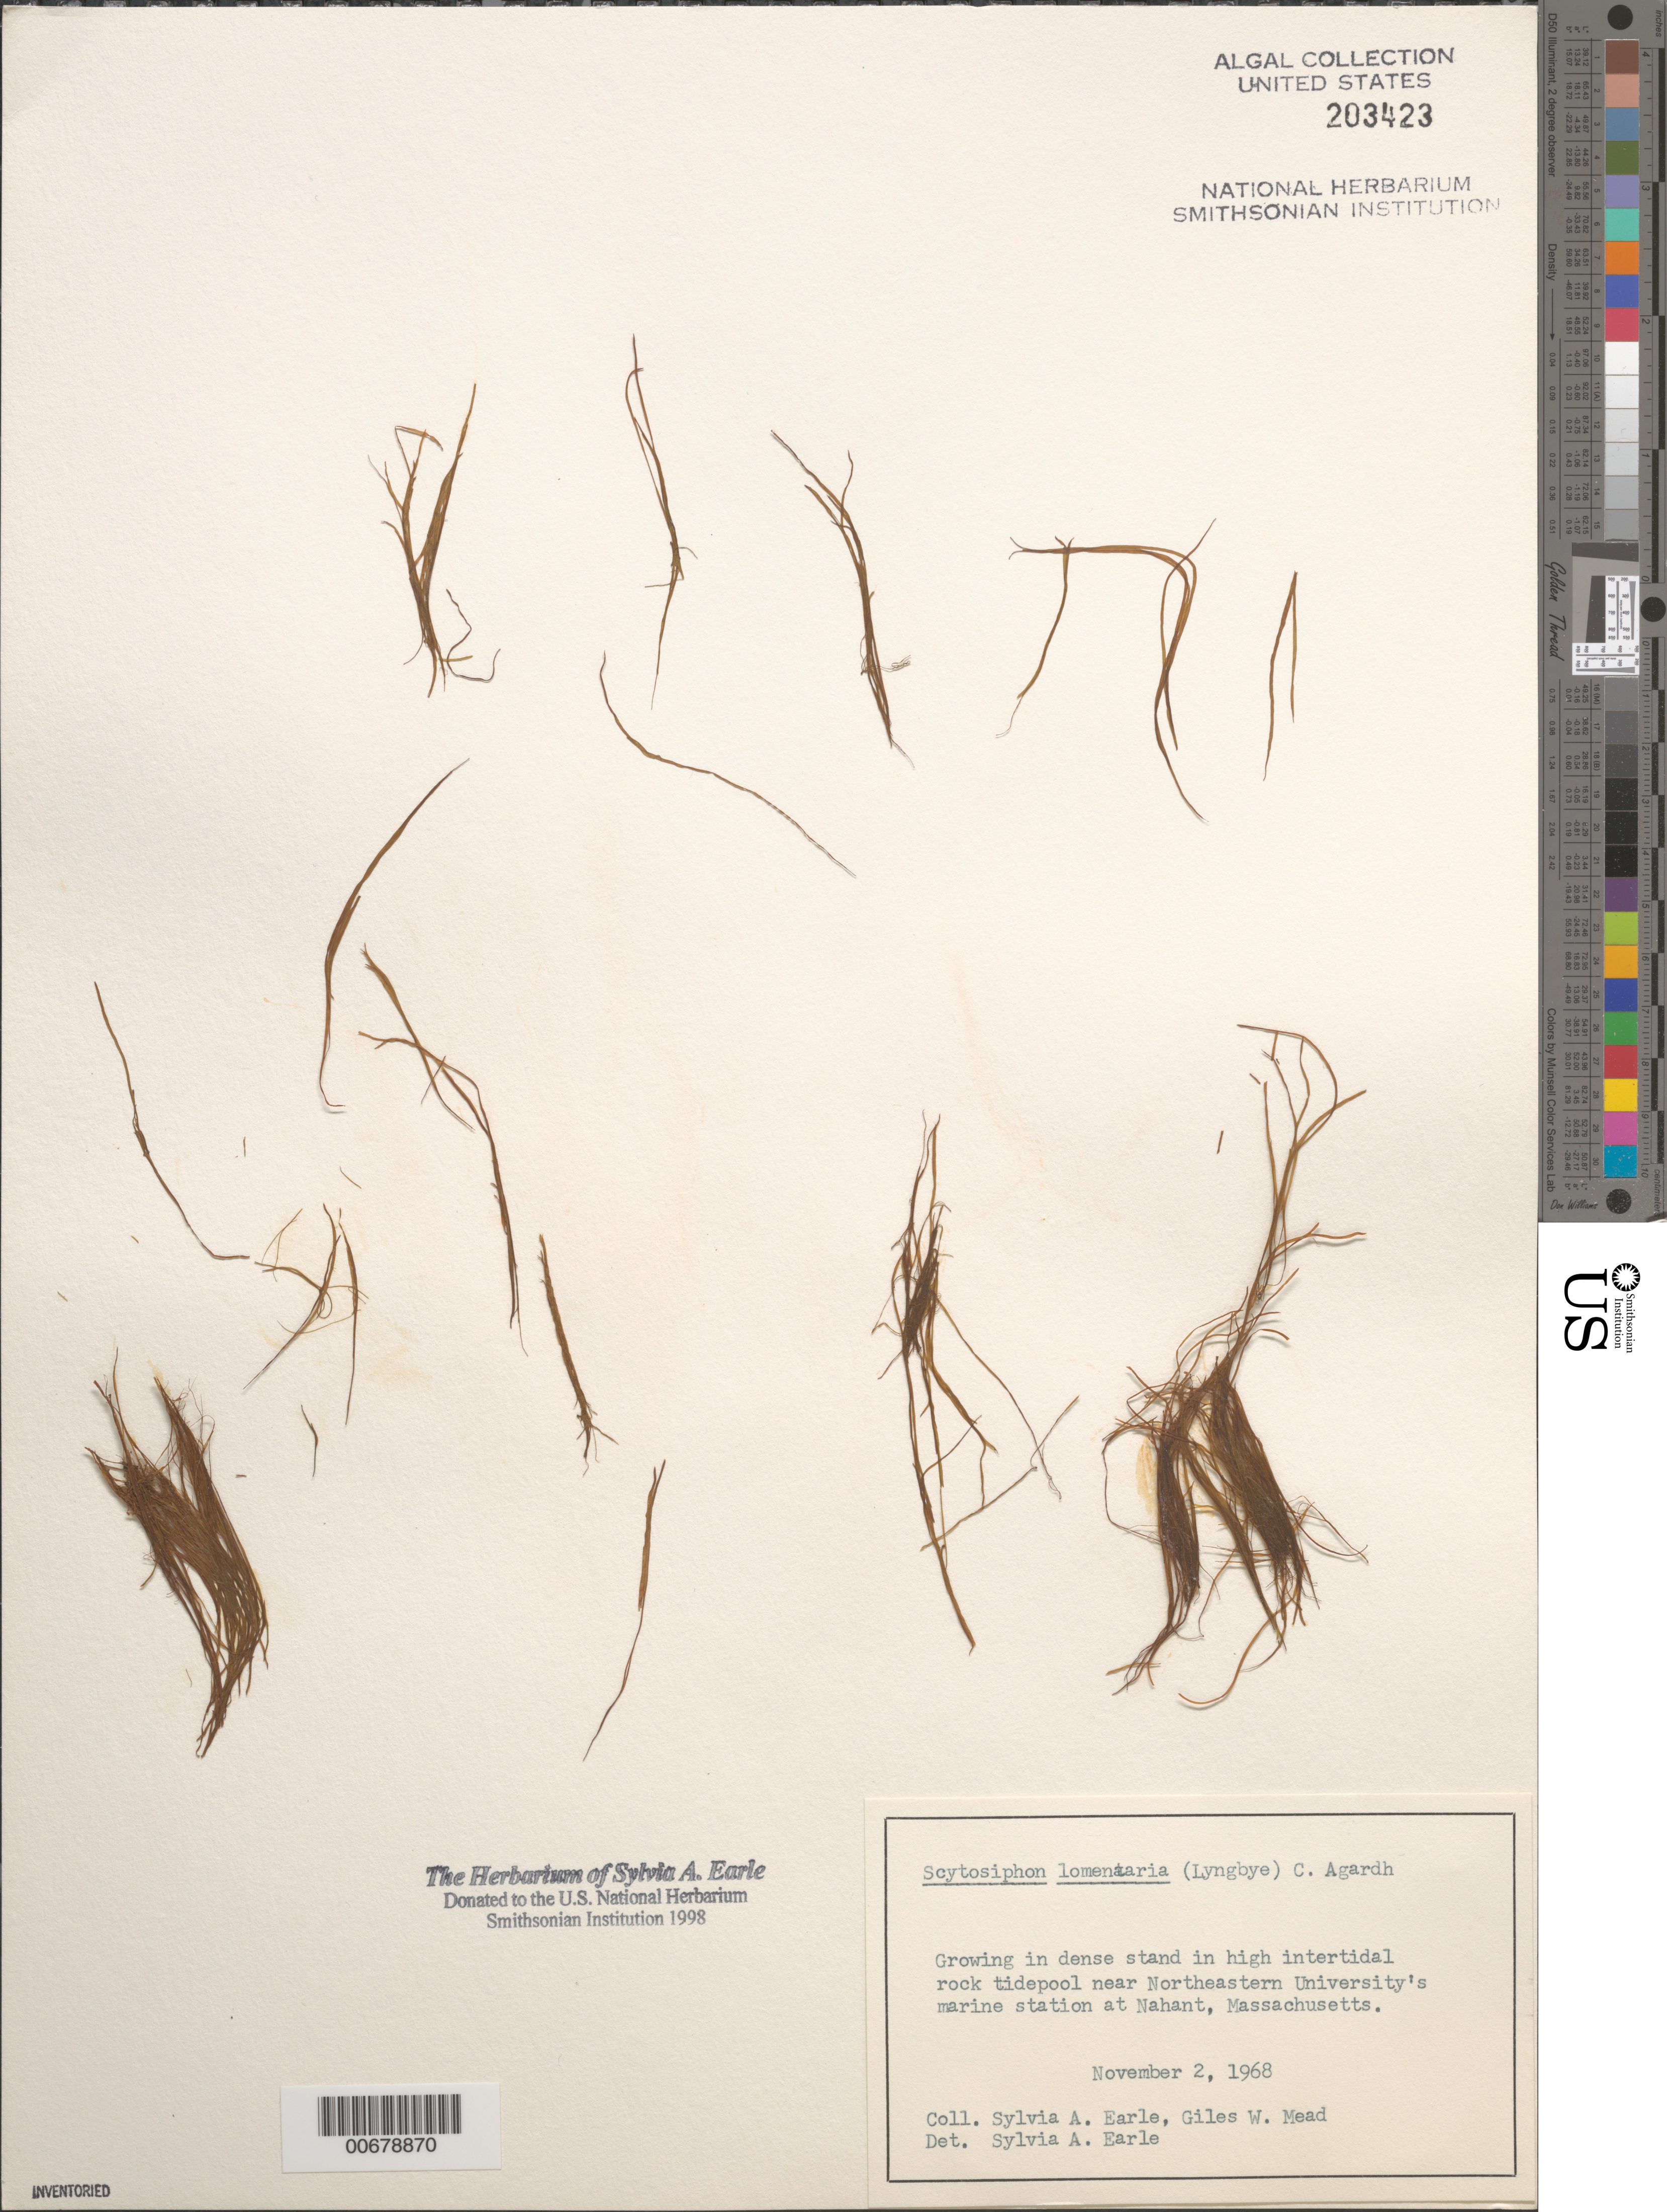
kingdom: Chromista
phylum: Ochrophyta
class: Phaeophyceae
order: Scytosiphonales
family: Scytosiphonaceae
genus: Scytosiphon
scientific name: Scytosiphon lomentaria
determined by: Earle, S. A.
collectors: S. A. Earle & G. W. Mead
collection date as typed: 02 Nov 1968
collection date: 1968-11-02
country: United States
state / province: Massachusetts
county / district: Essex County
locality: Nahant, near Northeastern University's marine station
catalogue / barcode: US 203423